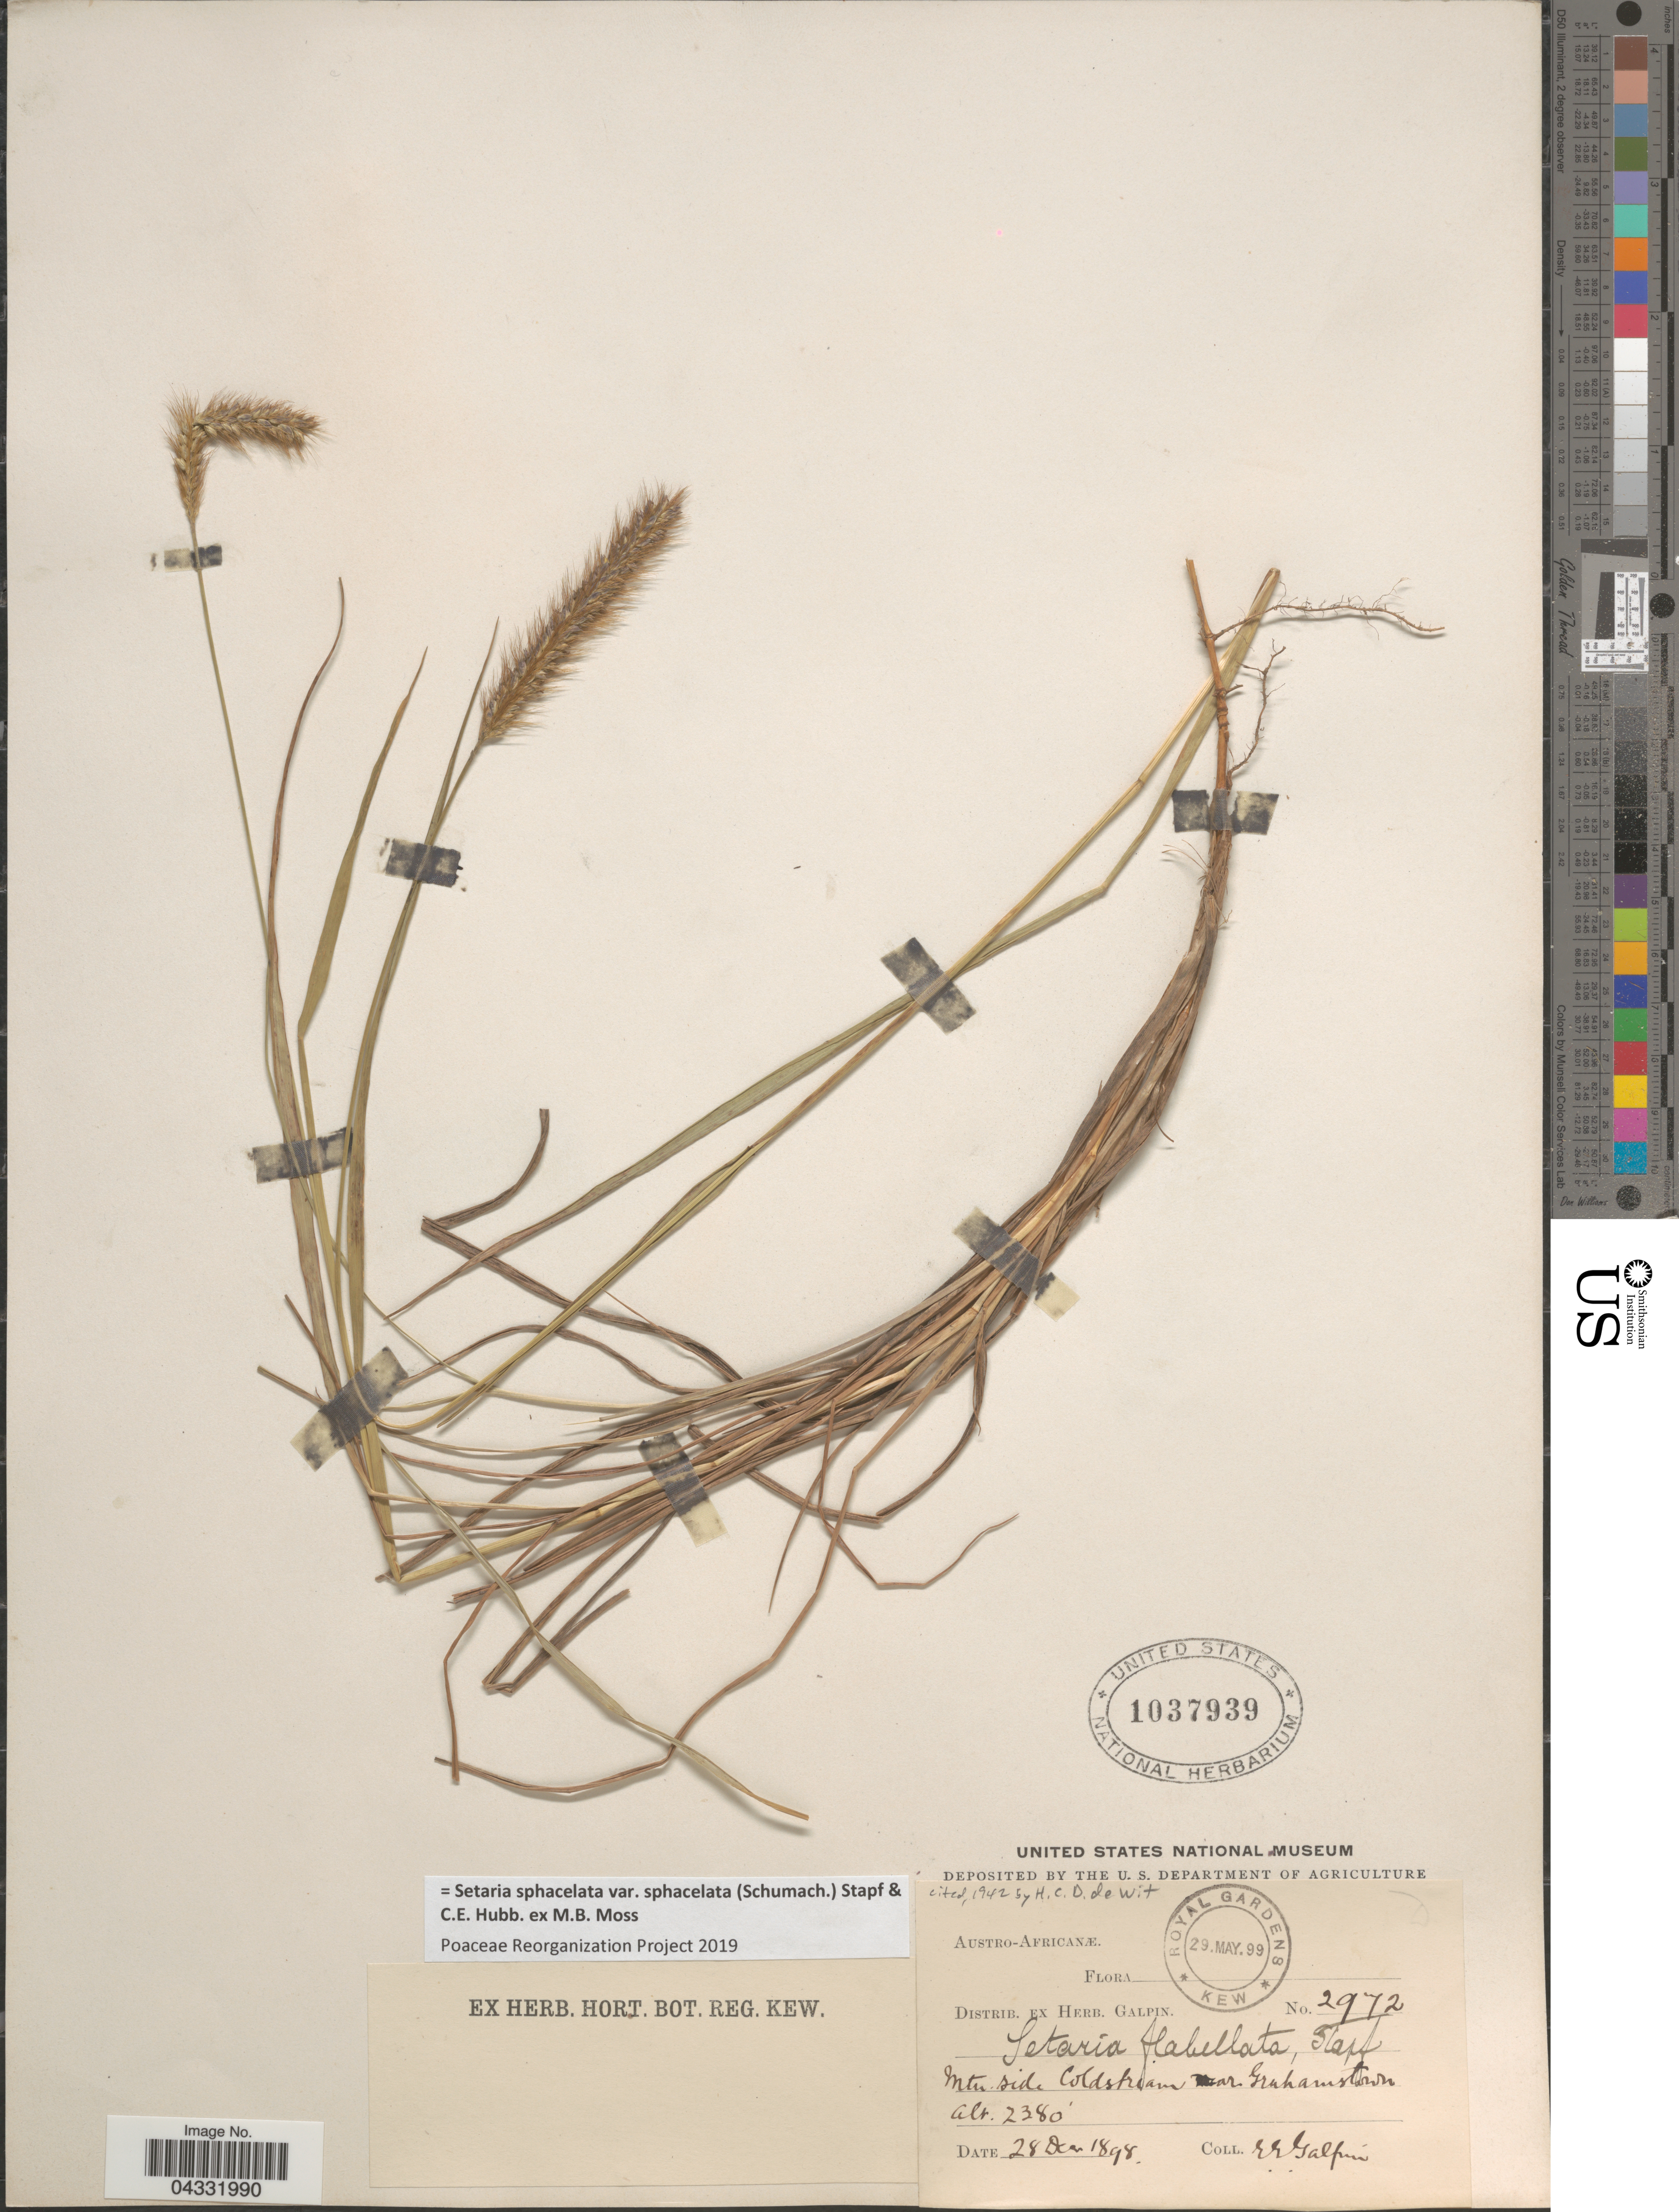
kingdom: Plantae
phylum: Tracheophyta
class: Liliopsida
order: Poales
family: Poaceae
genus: Setaria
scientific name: Setaria sphacelata var. sphacelata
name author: (Schumach.) Stapf & C. E. Hubb. ex M.B. Moss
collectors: E. Galpin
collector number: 2972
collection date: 1898-12-28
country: South Africa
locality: Austro-Africanæ. Mtn. side Coldstream near Grahamstown.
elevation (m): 725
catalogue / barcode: US 1037939